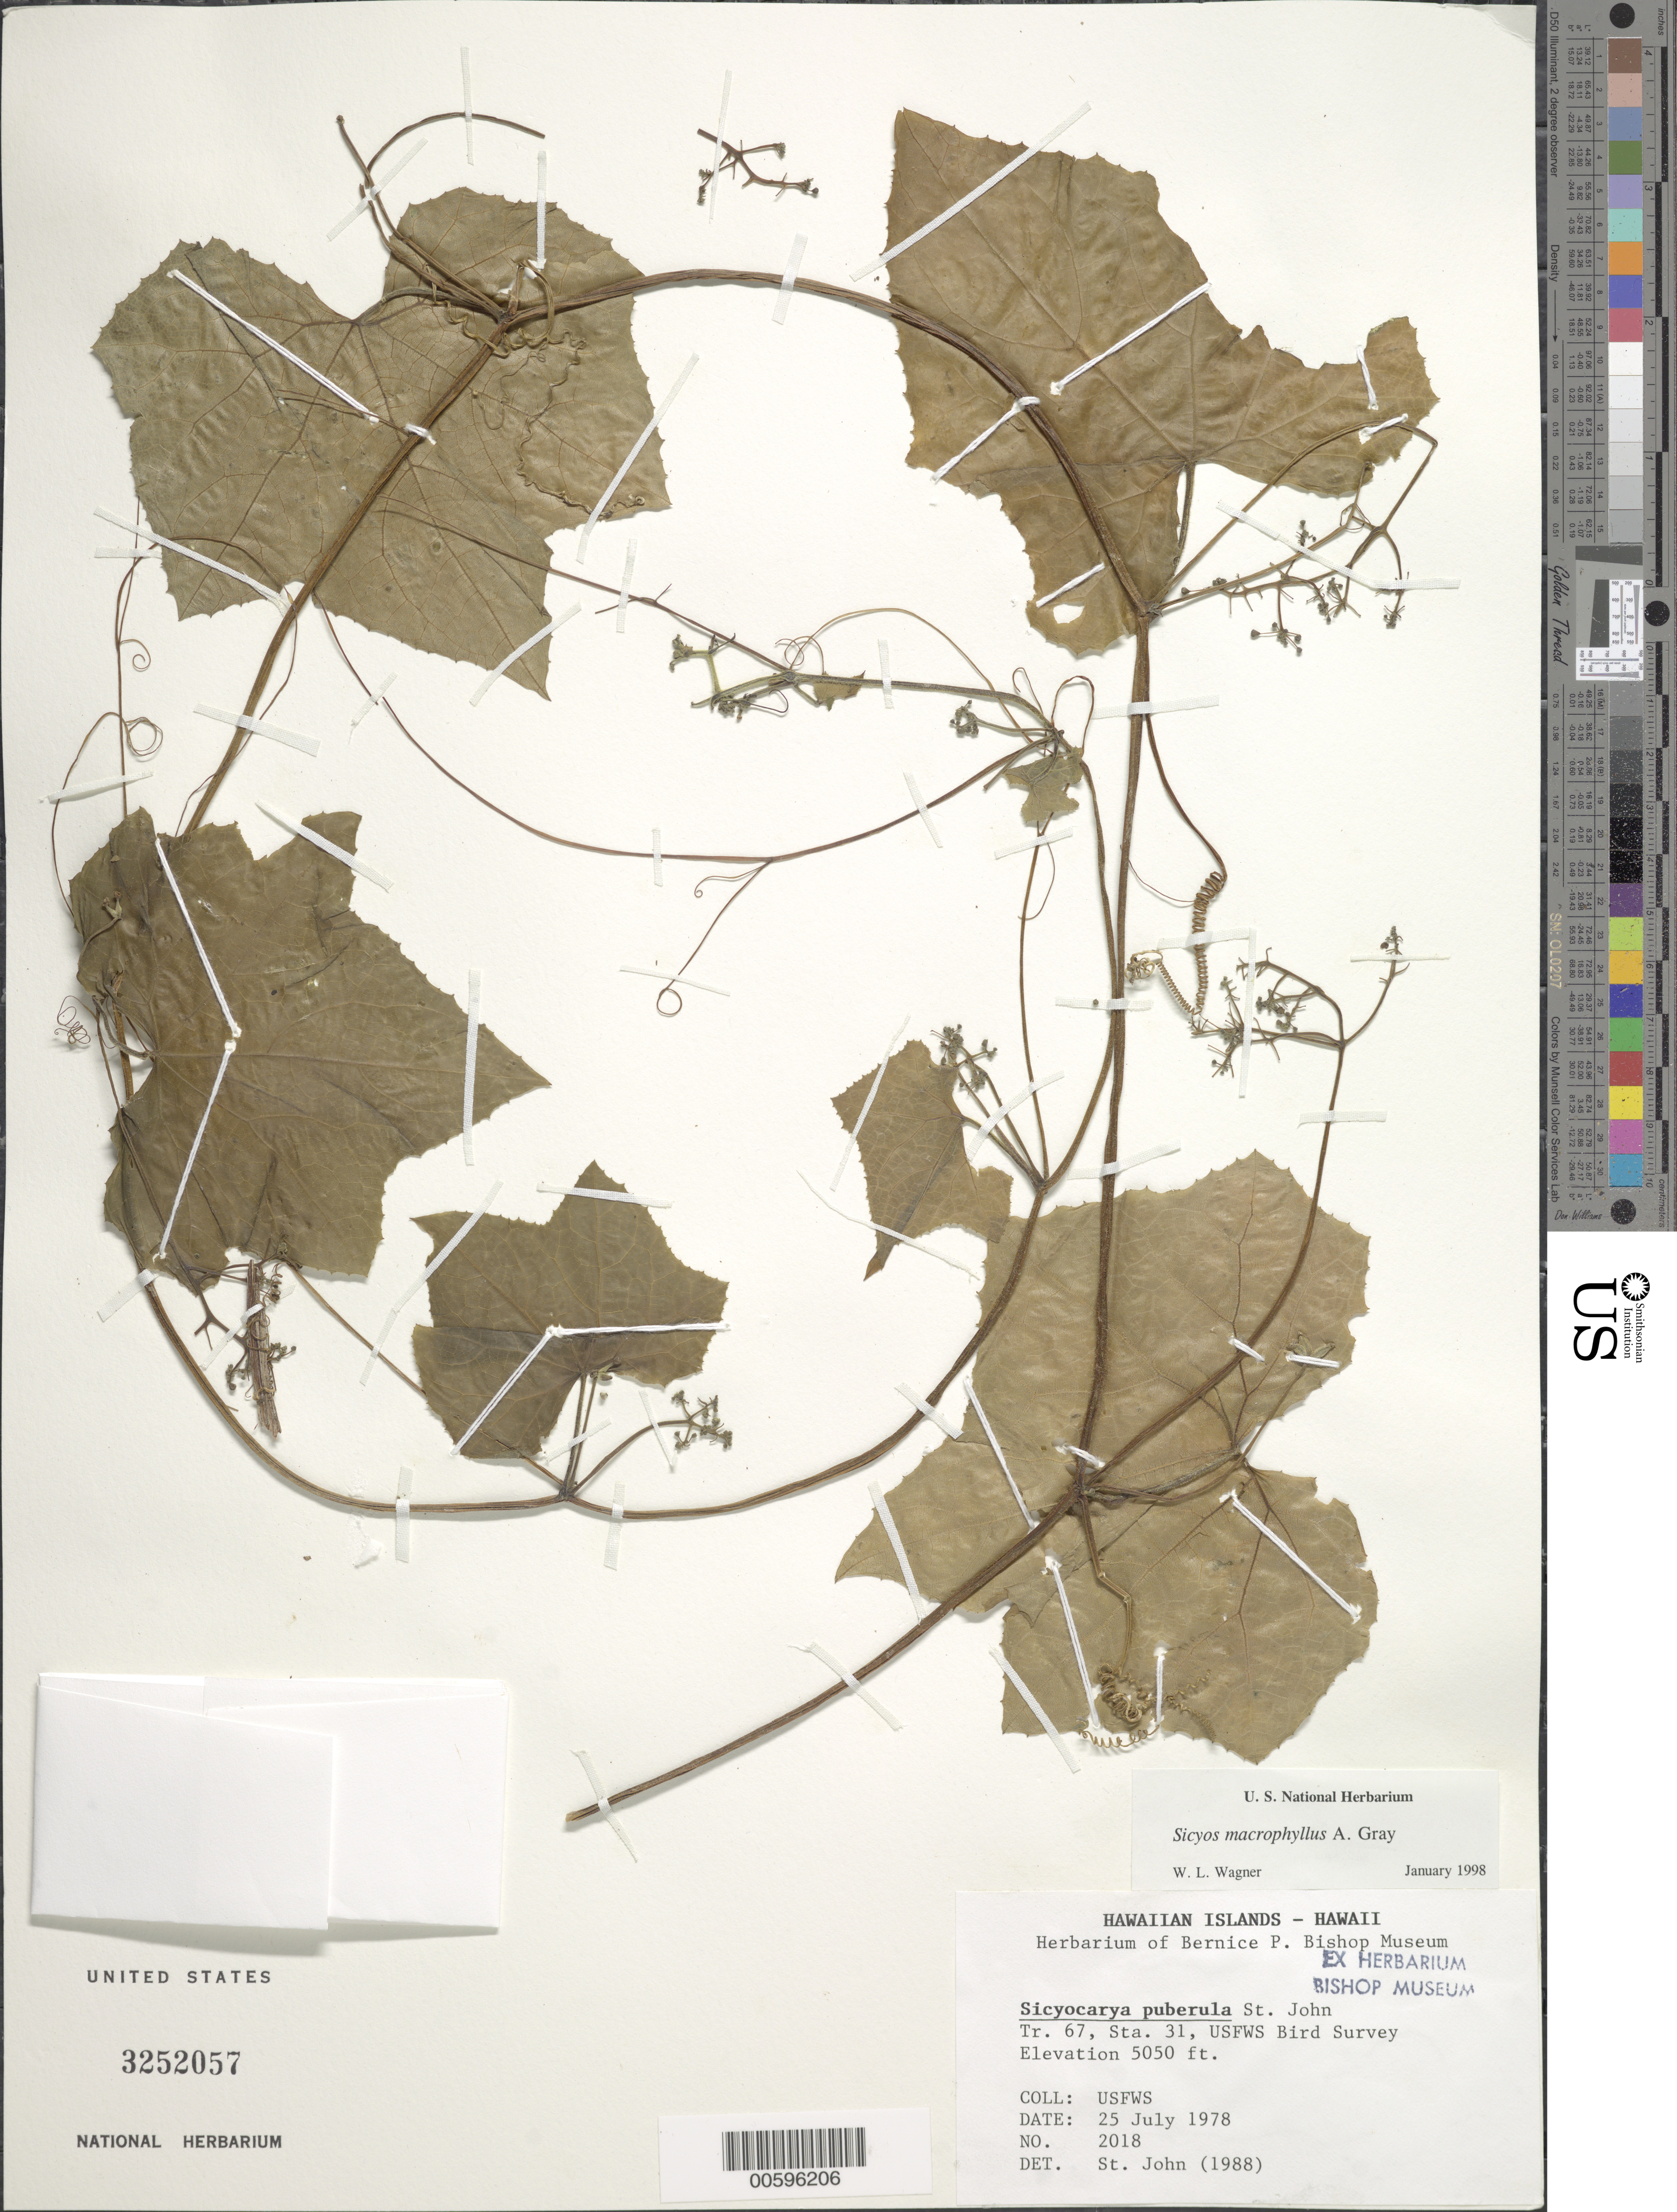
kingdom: Plantae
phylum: Tracheophyta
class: Magnoliopsida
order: Cucurbitales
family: Cucurbitaceae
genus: Sicyos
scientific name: Sicyos macrophyllus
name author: A. Gray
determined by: Wagner, W. L., (BOT), Smithsonian Institution - National Museum of Natural History (UNITED STATES)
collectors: USFWS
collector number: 2018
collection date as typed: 25 Jul 1978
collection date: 1978-07-25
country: United States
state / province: Hawaii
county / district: Hawaii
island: Hawaii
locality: Tr. 67, Sta. 31, USFWS Bird Survey.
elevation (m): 1539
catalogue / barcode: US 3252057